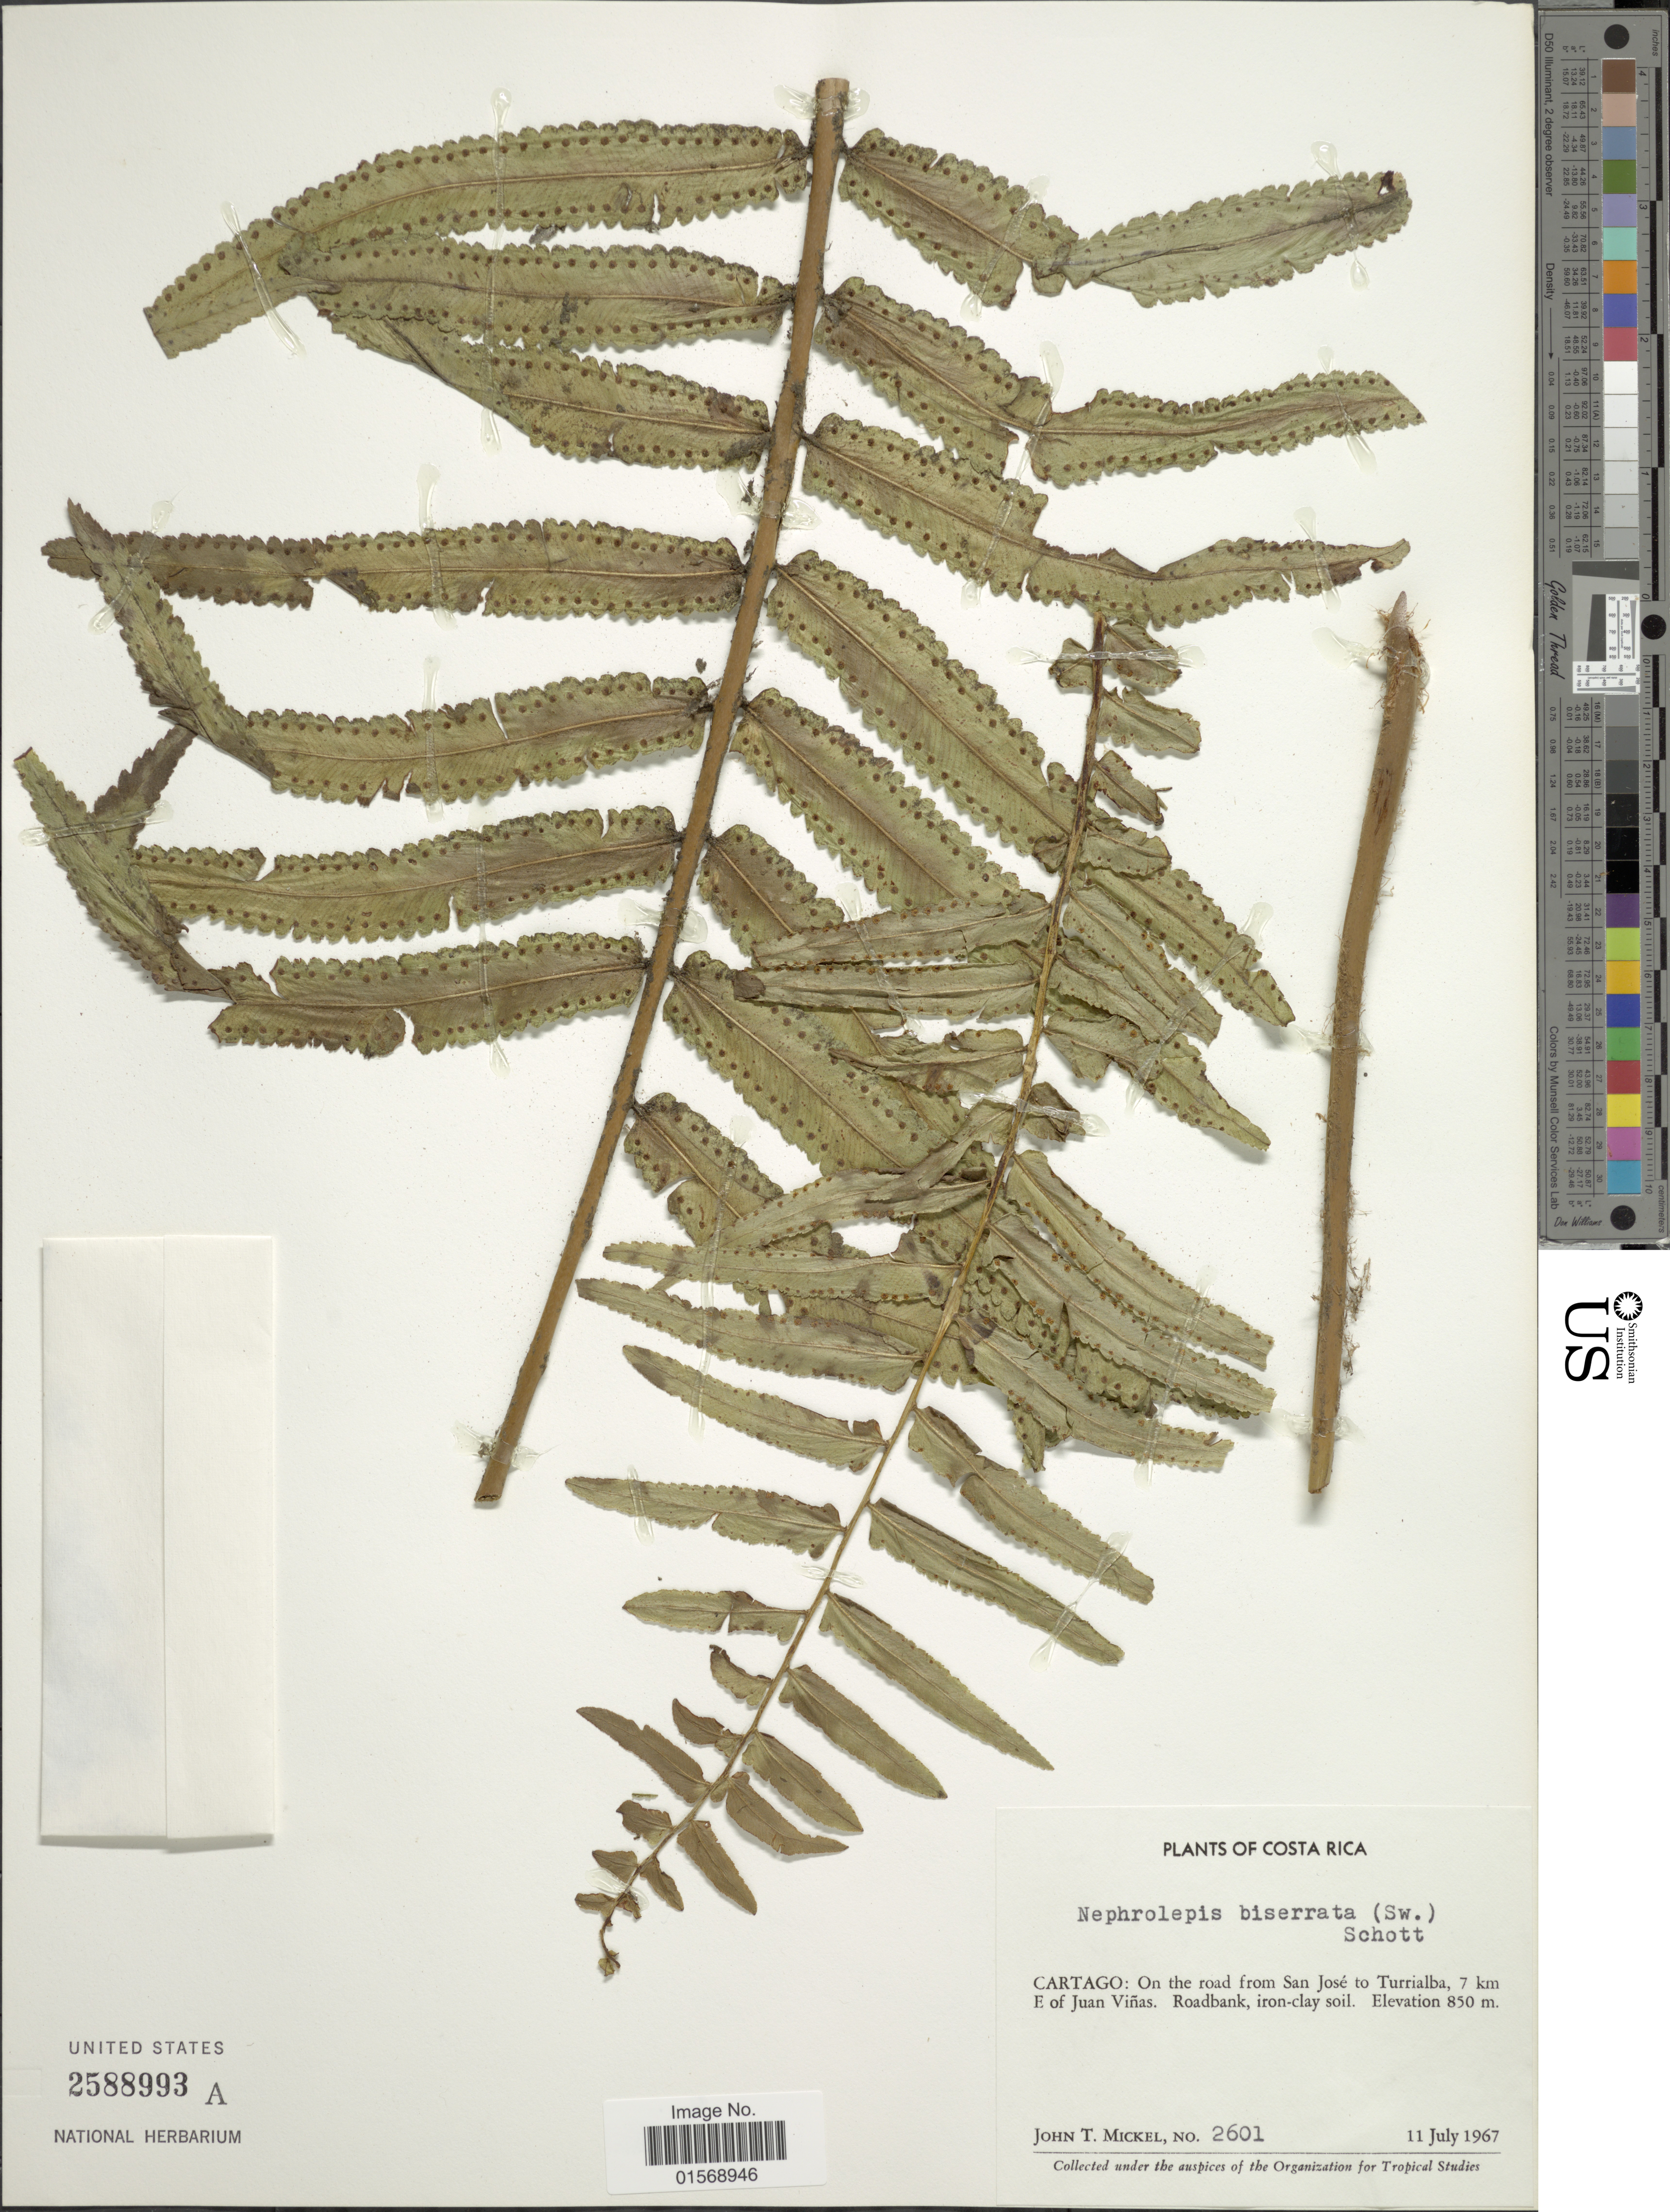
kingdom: Plantae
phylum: Tracheophyta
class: Polypodiopsida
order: Polypodiales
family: Nephrolepidaceae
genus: Nephrolepis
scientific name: Nephrolepis biserrata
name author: (Sw.) Schott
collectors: J. T. Mickel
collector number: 2601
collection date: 1967-07-11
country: Costa Rica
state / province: Cartago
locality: Costa Rica. Cartago: On the road from San Jose to Turrialba, 7 km E of Juan Vinas.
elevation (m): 850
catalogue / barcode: US 2588993A